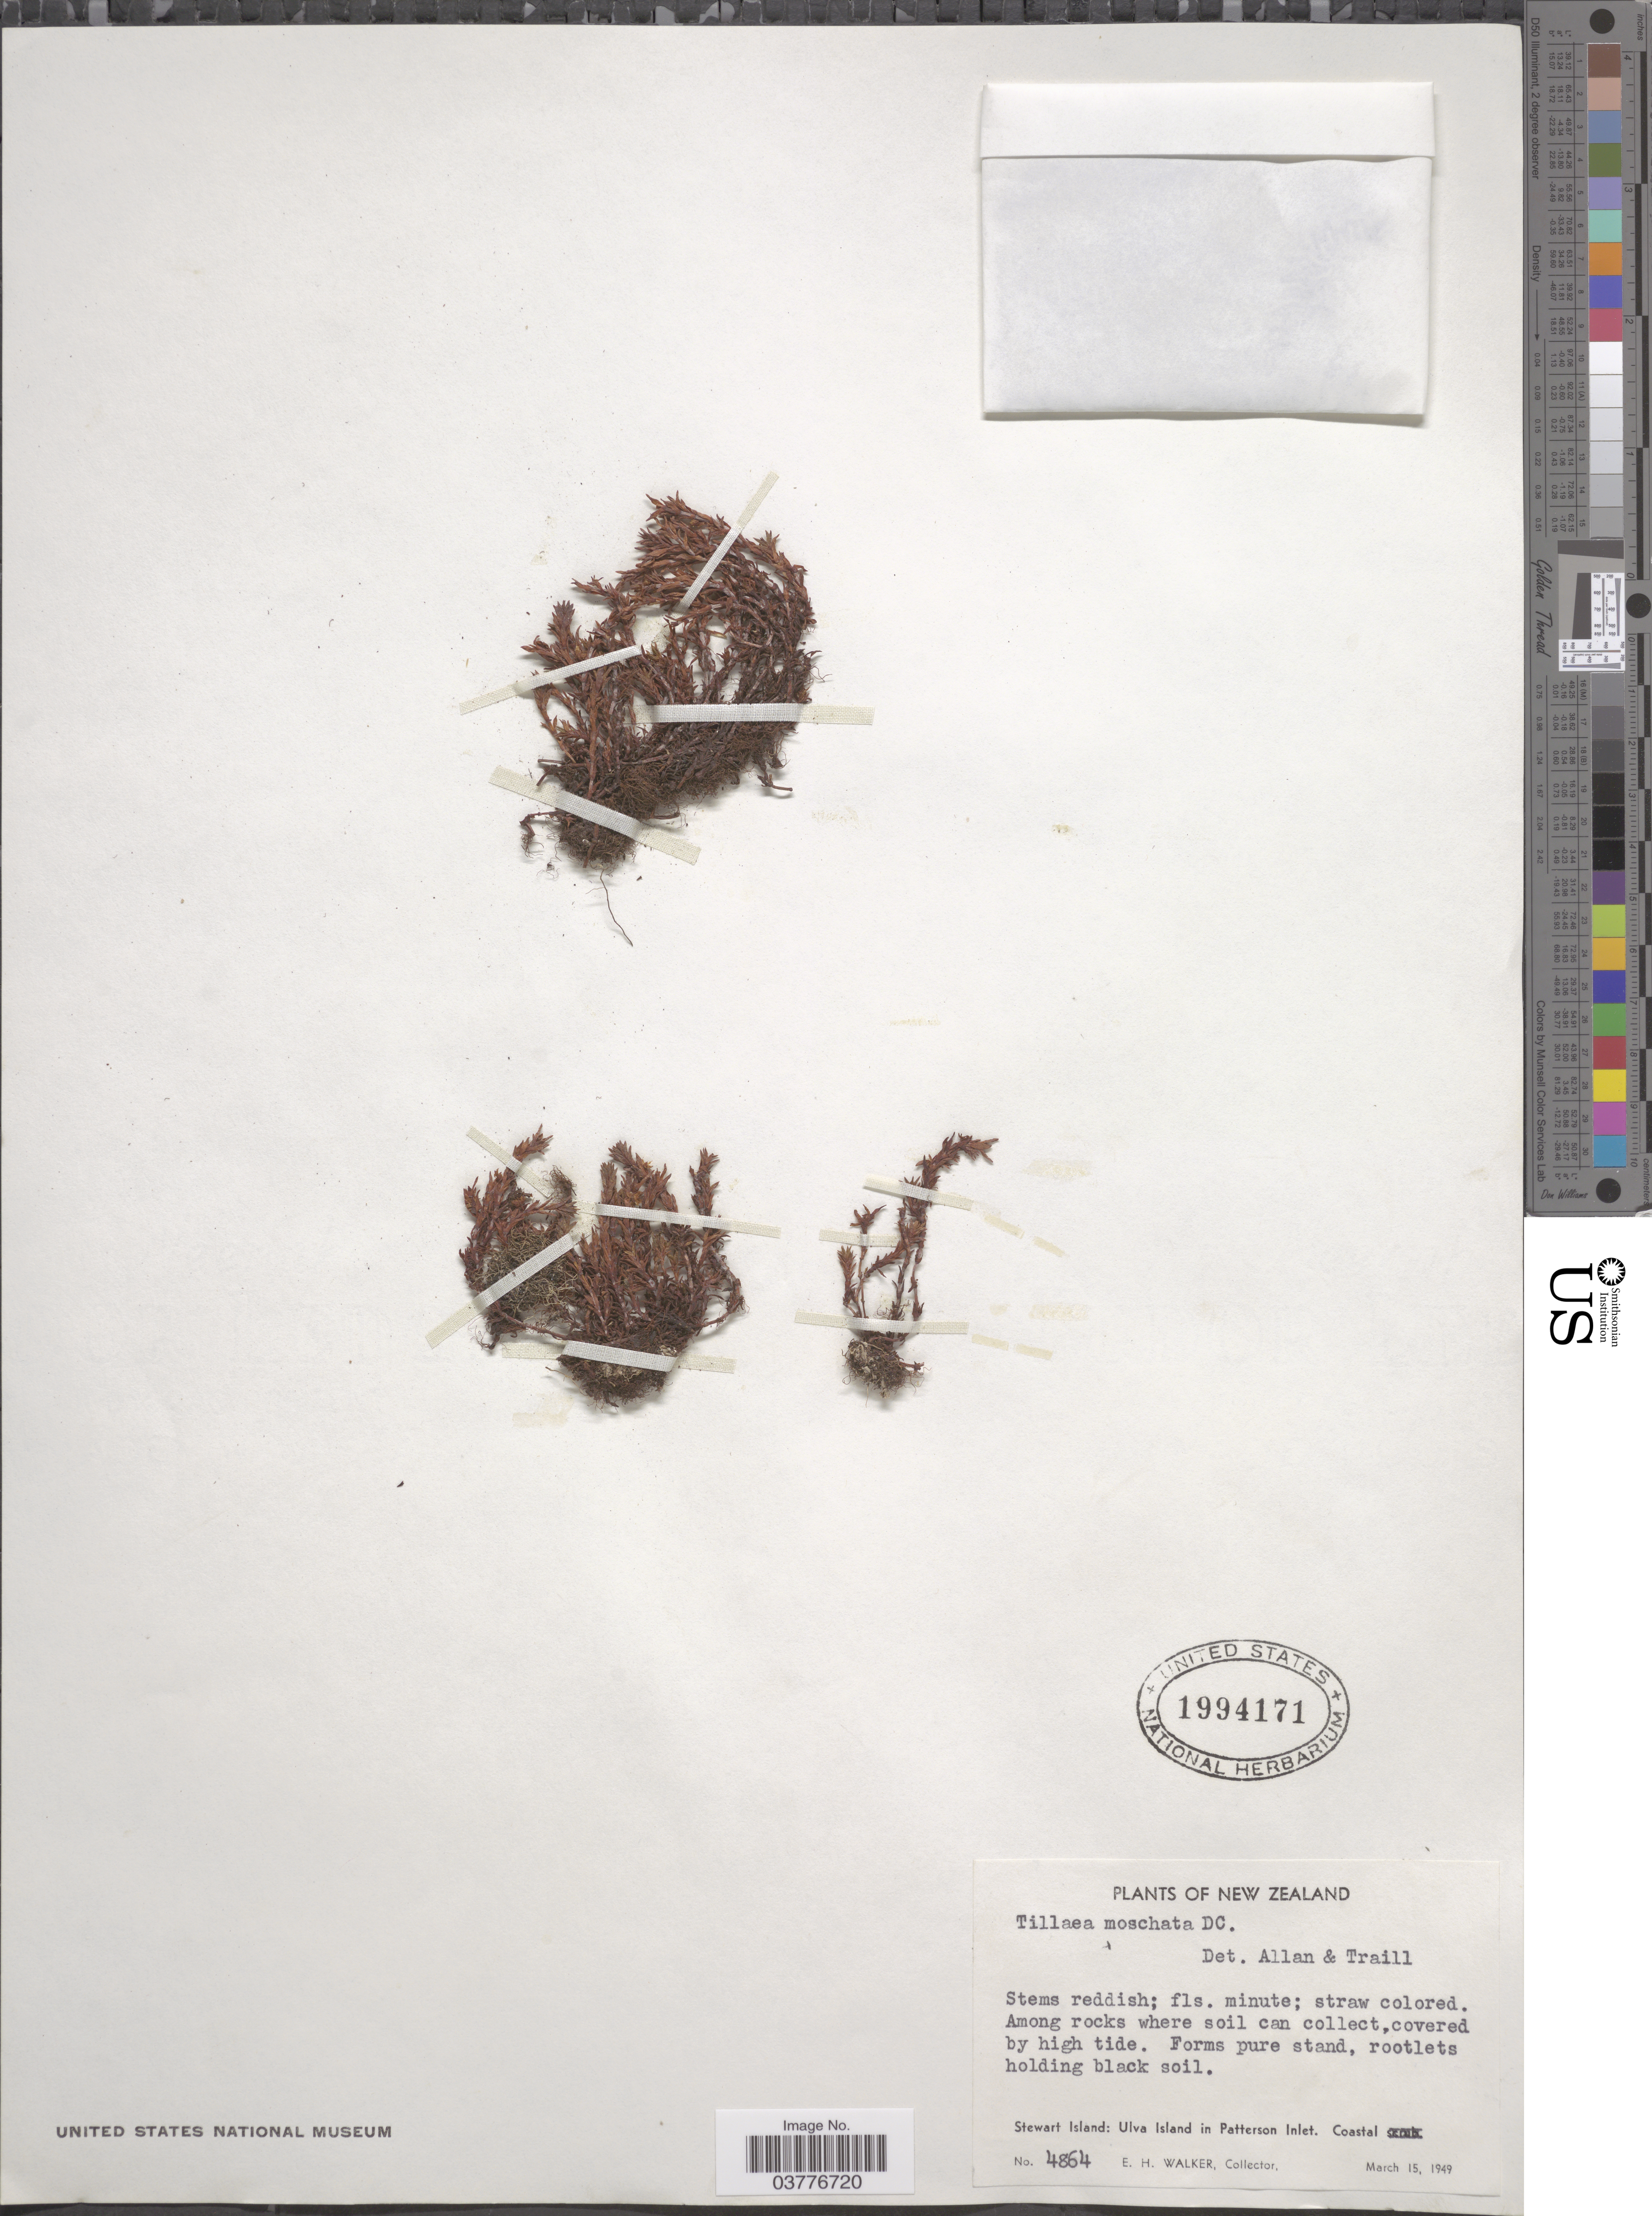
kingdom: Plantae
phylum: Tracheophyta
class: Magnoliopsida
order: Saxifragales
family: Crassulaceae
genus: Crassula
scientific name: Crassula moschata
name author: G. Forst.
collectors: E. H. Walker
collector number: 4864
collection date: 1949-03-15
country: New Zealand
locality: Stewart Island: Ulva Island in Patterson Inlet. Coastal.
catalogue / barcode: US 1994171